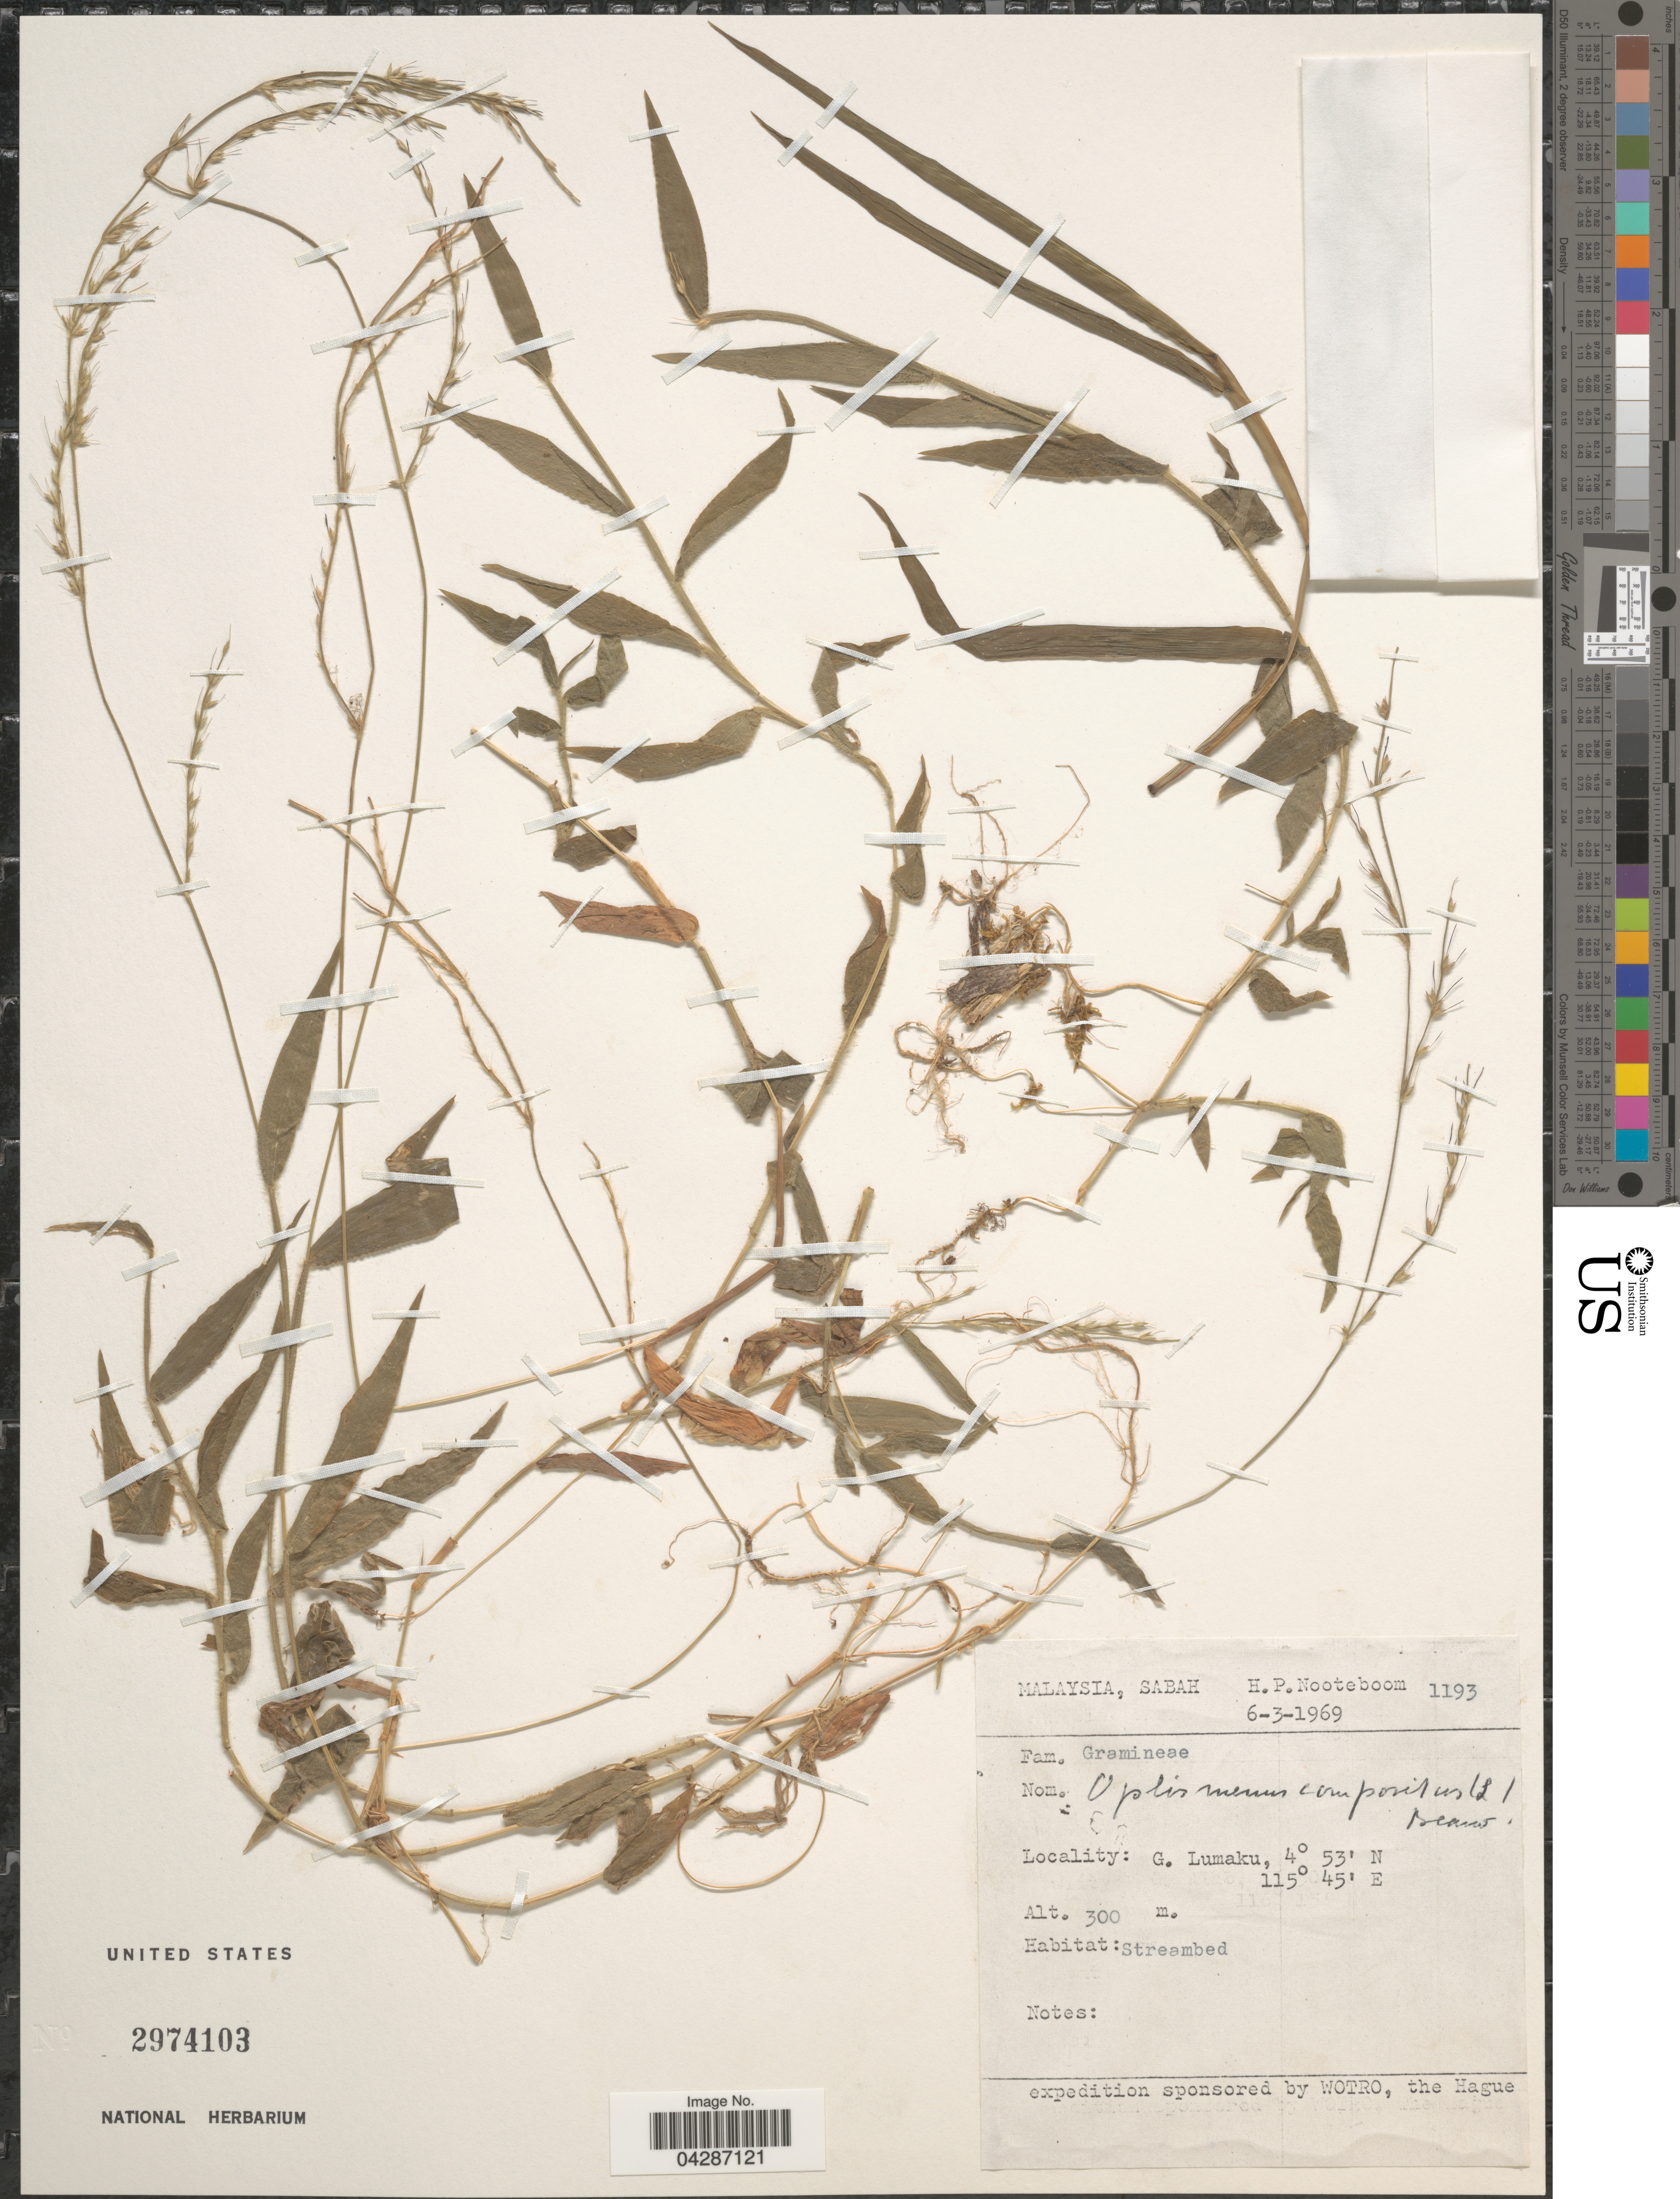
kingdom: Plantae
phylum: Tracheophyta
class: Liliopsida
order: Poales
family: Poaceae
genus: Oplismenus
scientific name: Oplismenus compositus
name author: (L.) P. Beauv.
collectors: H. P. Nooteboom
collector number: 1193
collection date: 1969-03-06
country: Malaysia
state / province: Sabah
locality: G. Lumaku.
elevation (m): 300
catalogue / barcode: US 2974103